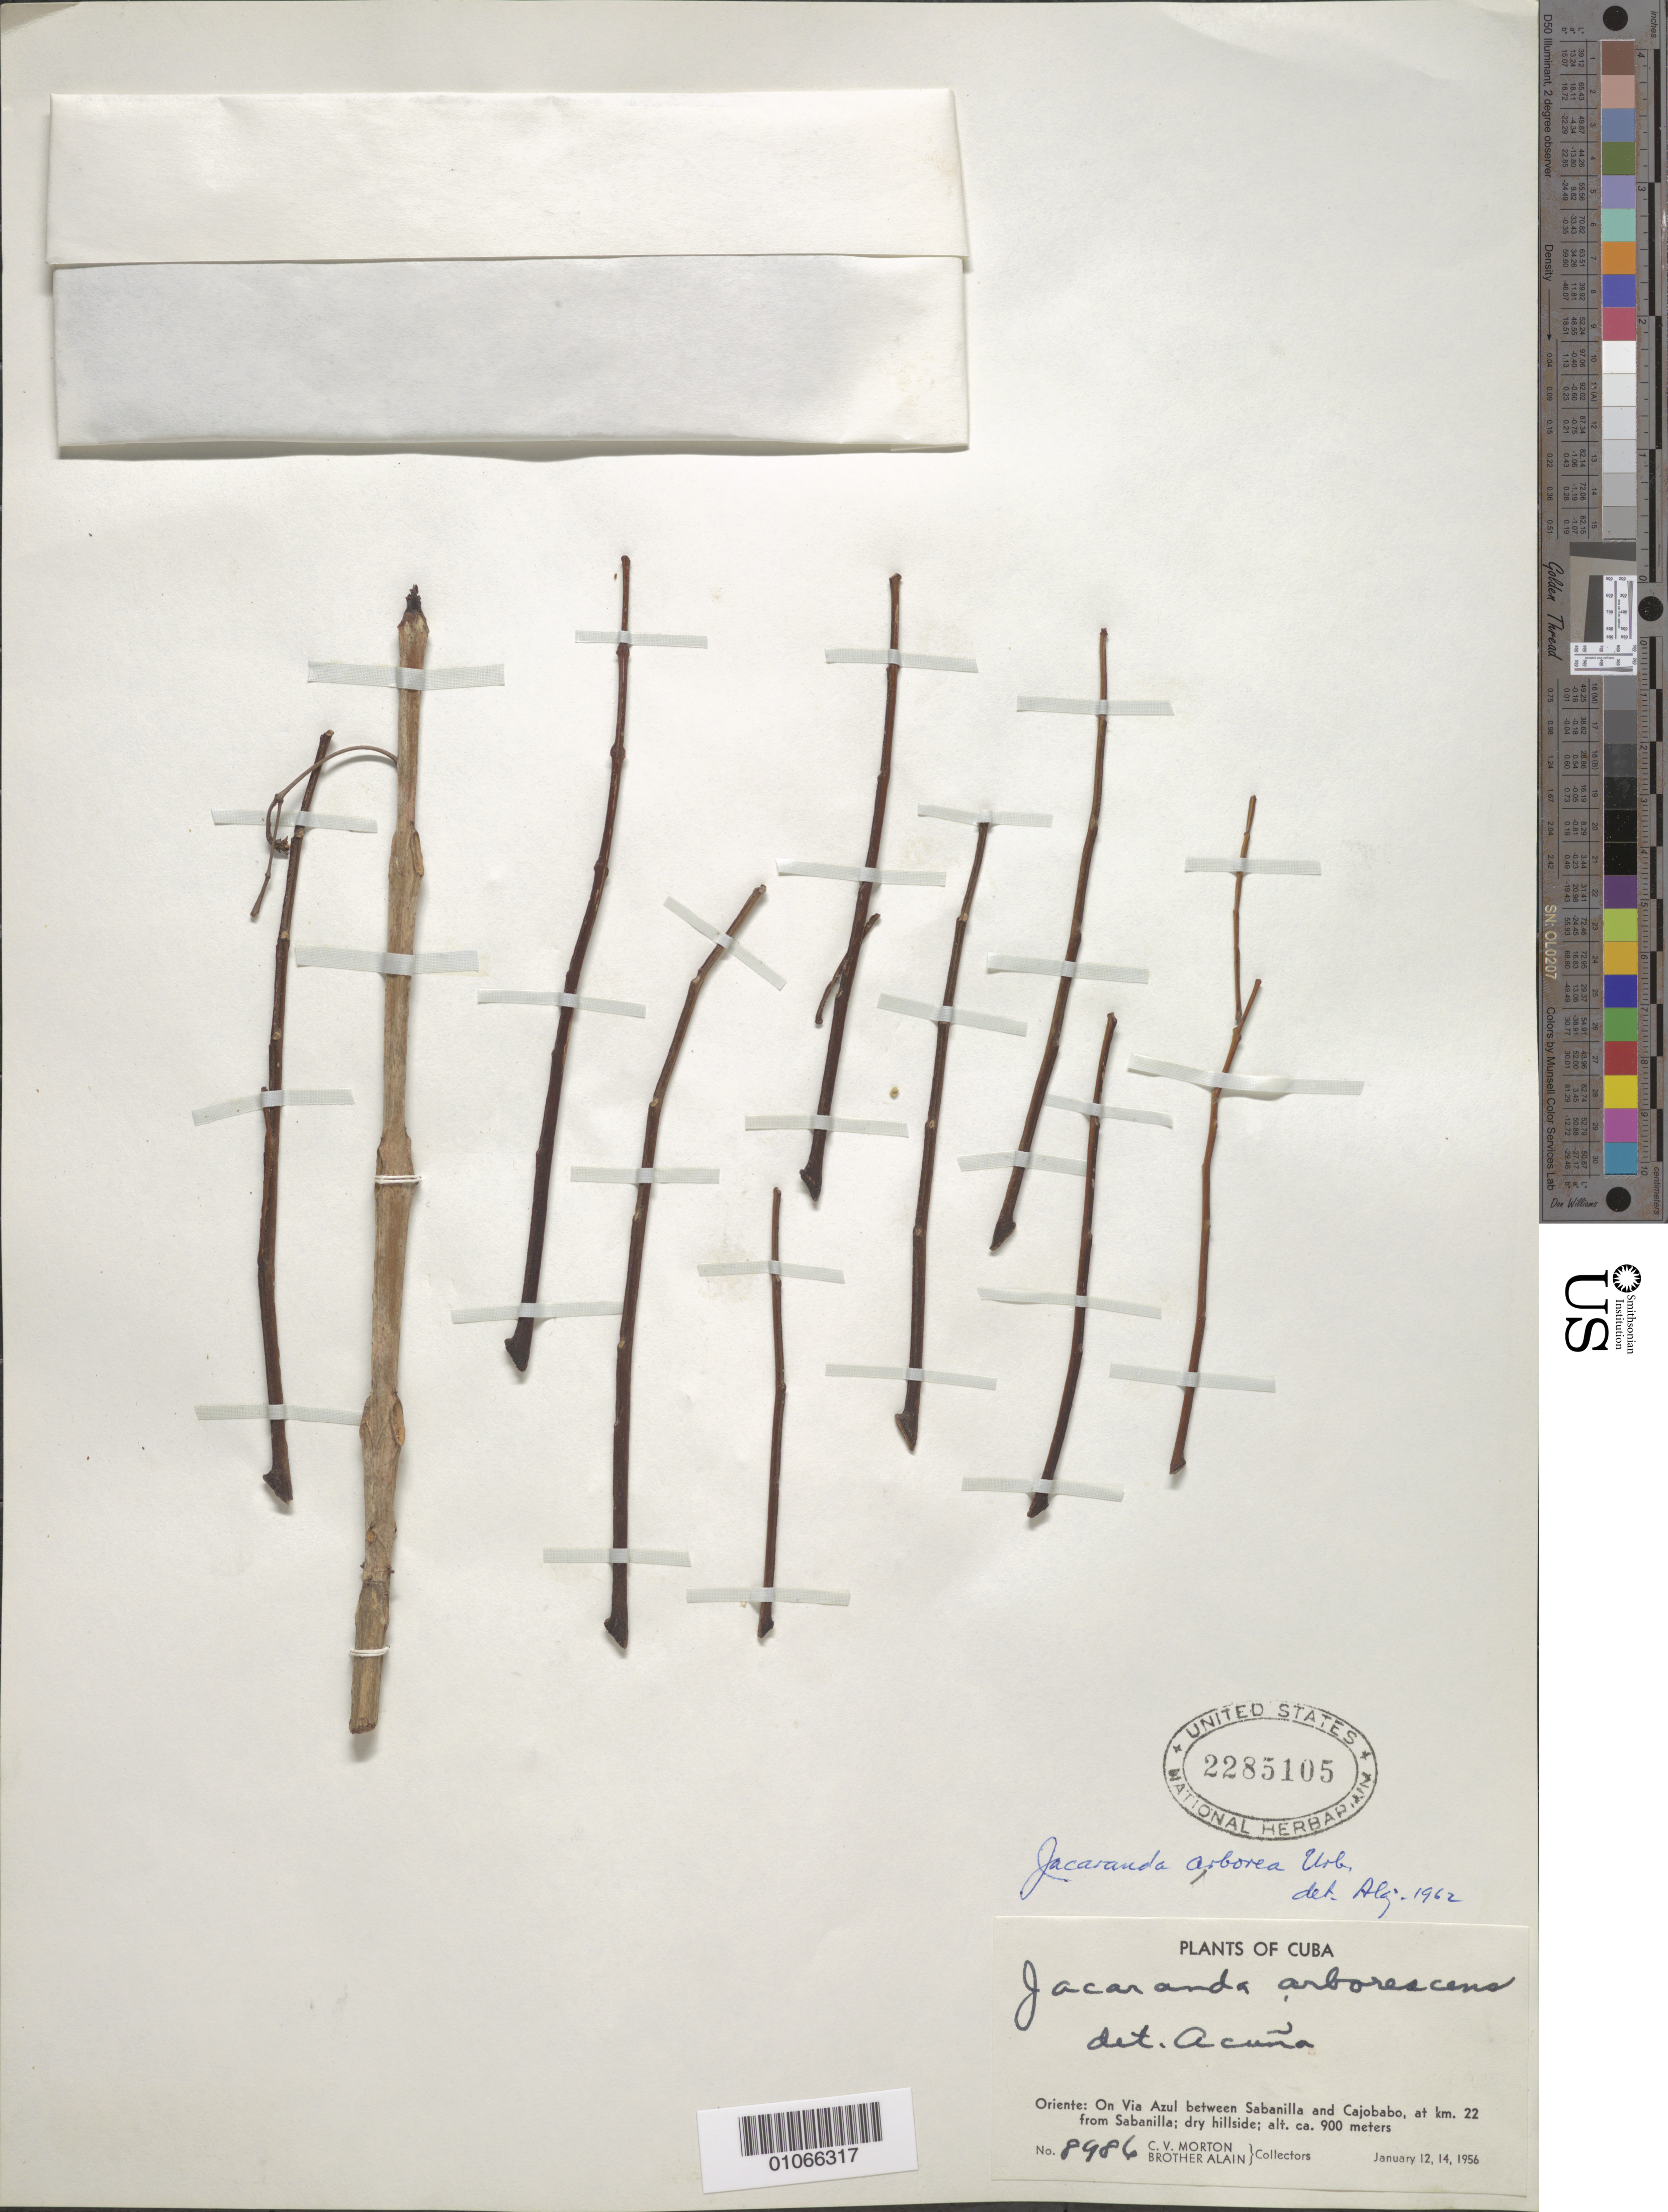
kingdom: Plantae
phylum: Tracheophyta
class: Magnoliopsida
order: Lamiales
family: Bignoniaceae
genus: Jacaranda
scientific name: Jacaranda arborea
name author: Urb.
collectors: C. V. Morton & A. H. Liogier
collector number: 8986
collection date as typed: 12 Jan 1956 and 14 Jan 1956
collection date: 1956-01-12,1956-01-14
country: Cuba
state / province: Oriente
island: Cuba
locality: On Via Azul between Sabanilla and Cajobabo, at km 22 from Sabanailla, dry hillside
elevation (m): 900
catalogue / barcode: US 2285105